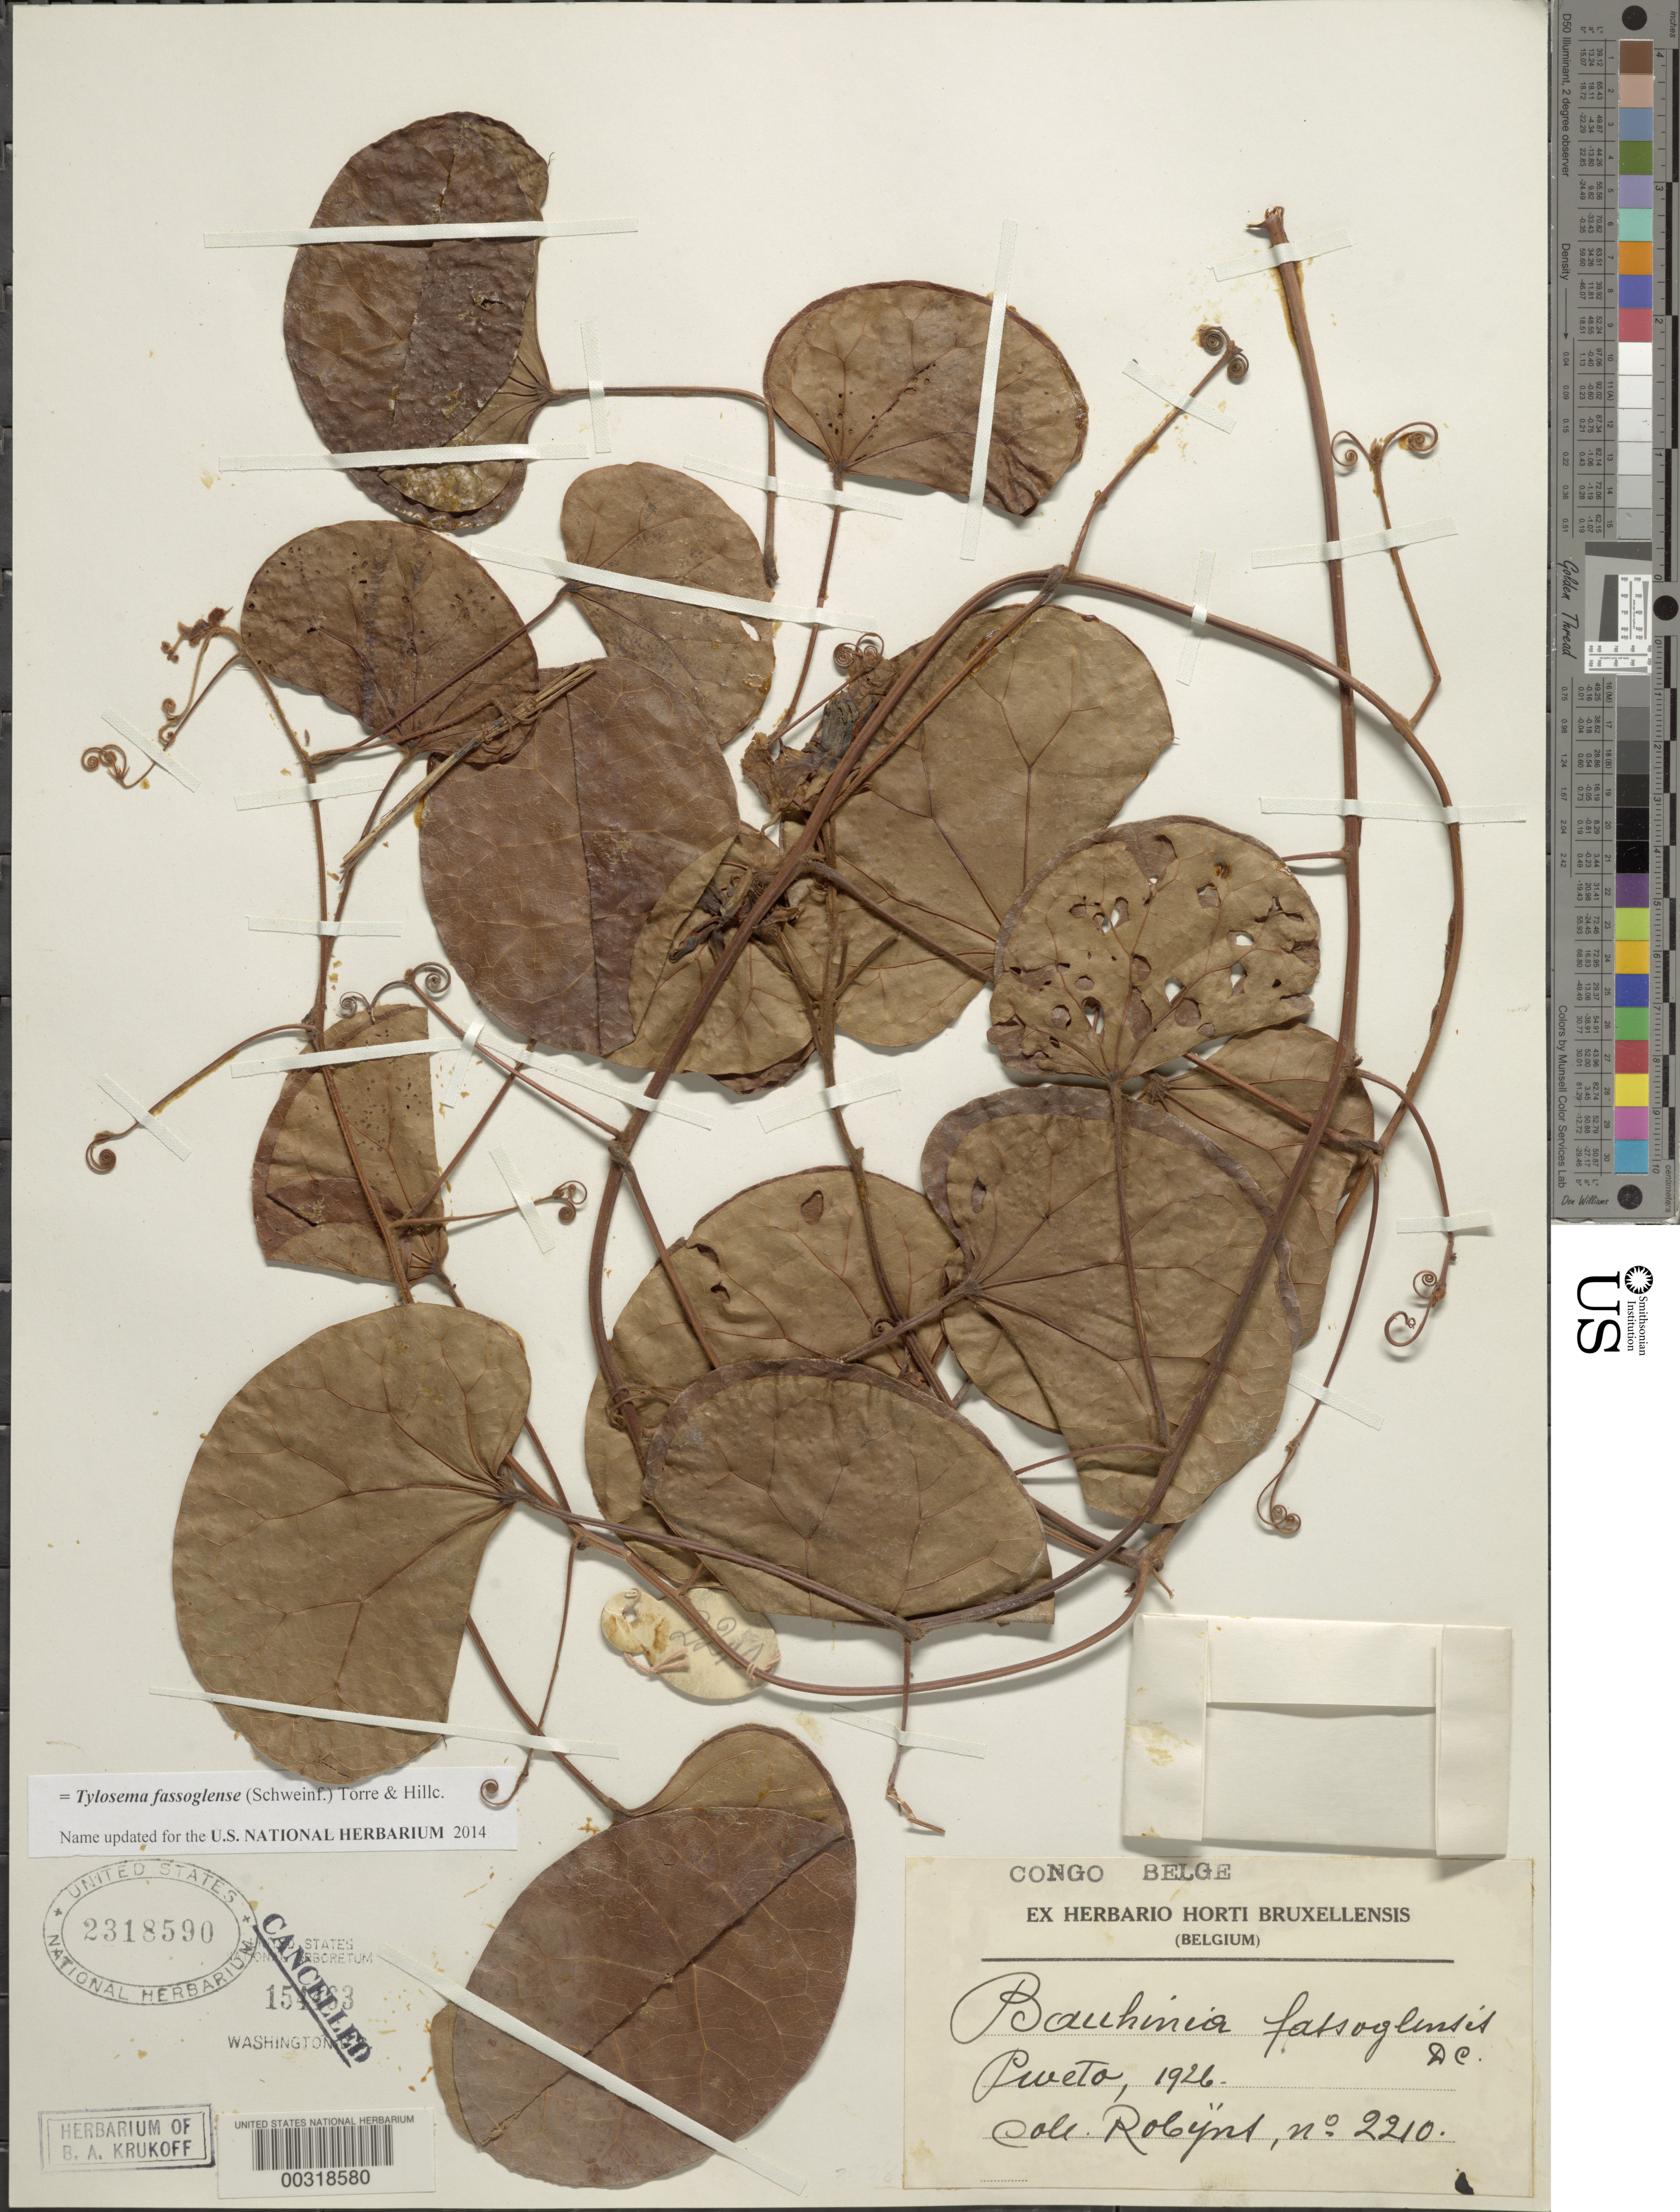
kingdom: Plantae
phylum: Tracheophyta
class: Magnoliopsida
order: Fabales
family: Fabaceae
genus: Tylosema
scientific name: Tylosema fassoglense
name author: (Kotschy ex Schweinf.) Torre & Hillc.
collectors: F. Robyns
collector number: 2210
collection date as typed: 1926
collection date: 1926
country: Congo, Democratic Republic of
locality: Pweto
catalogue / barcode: US 2318590